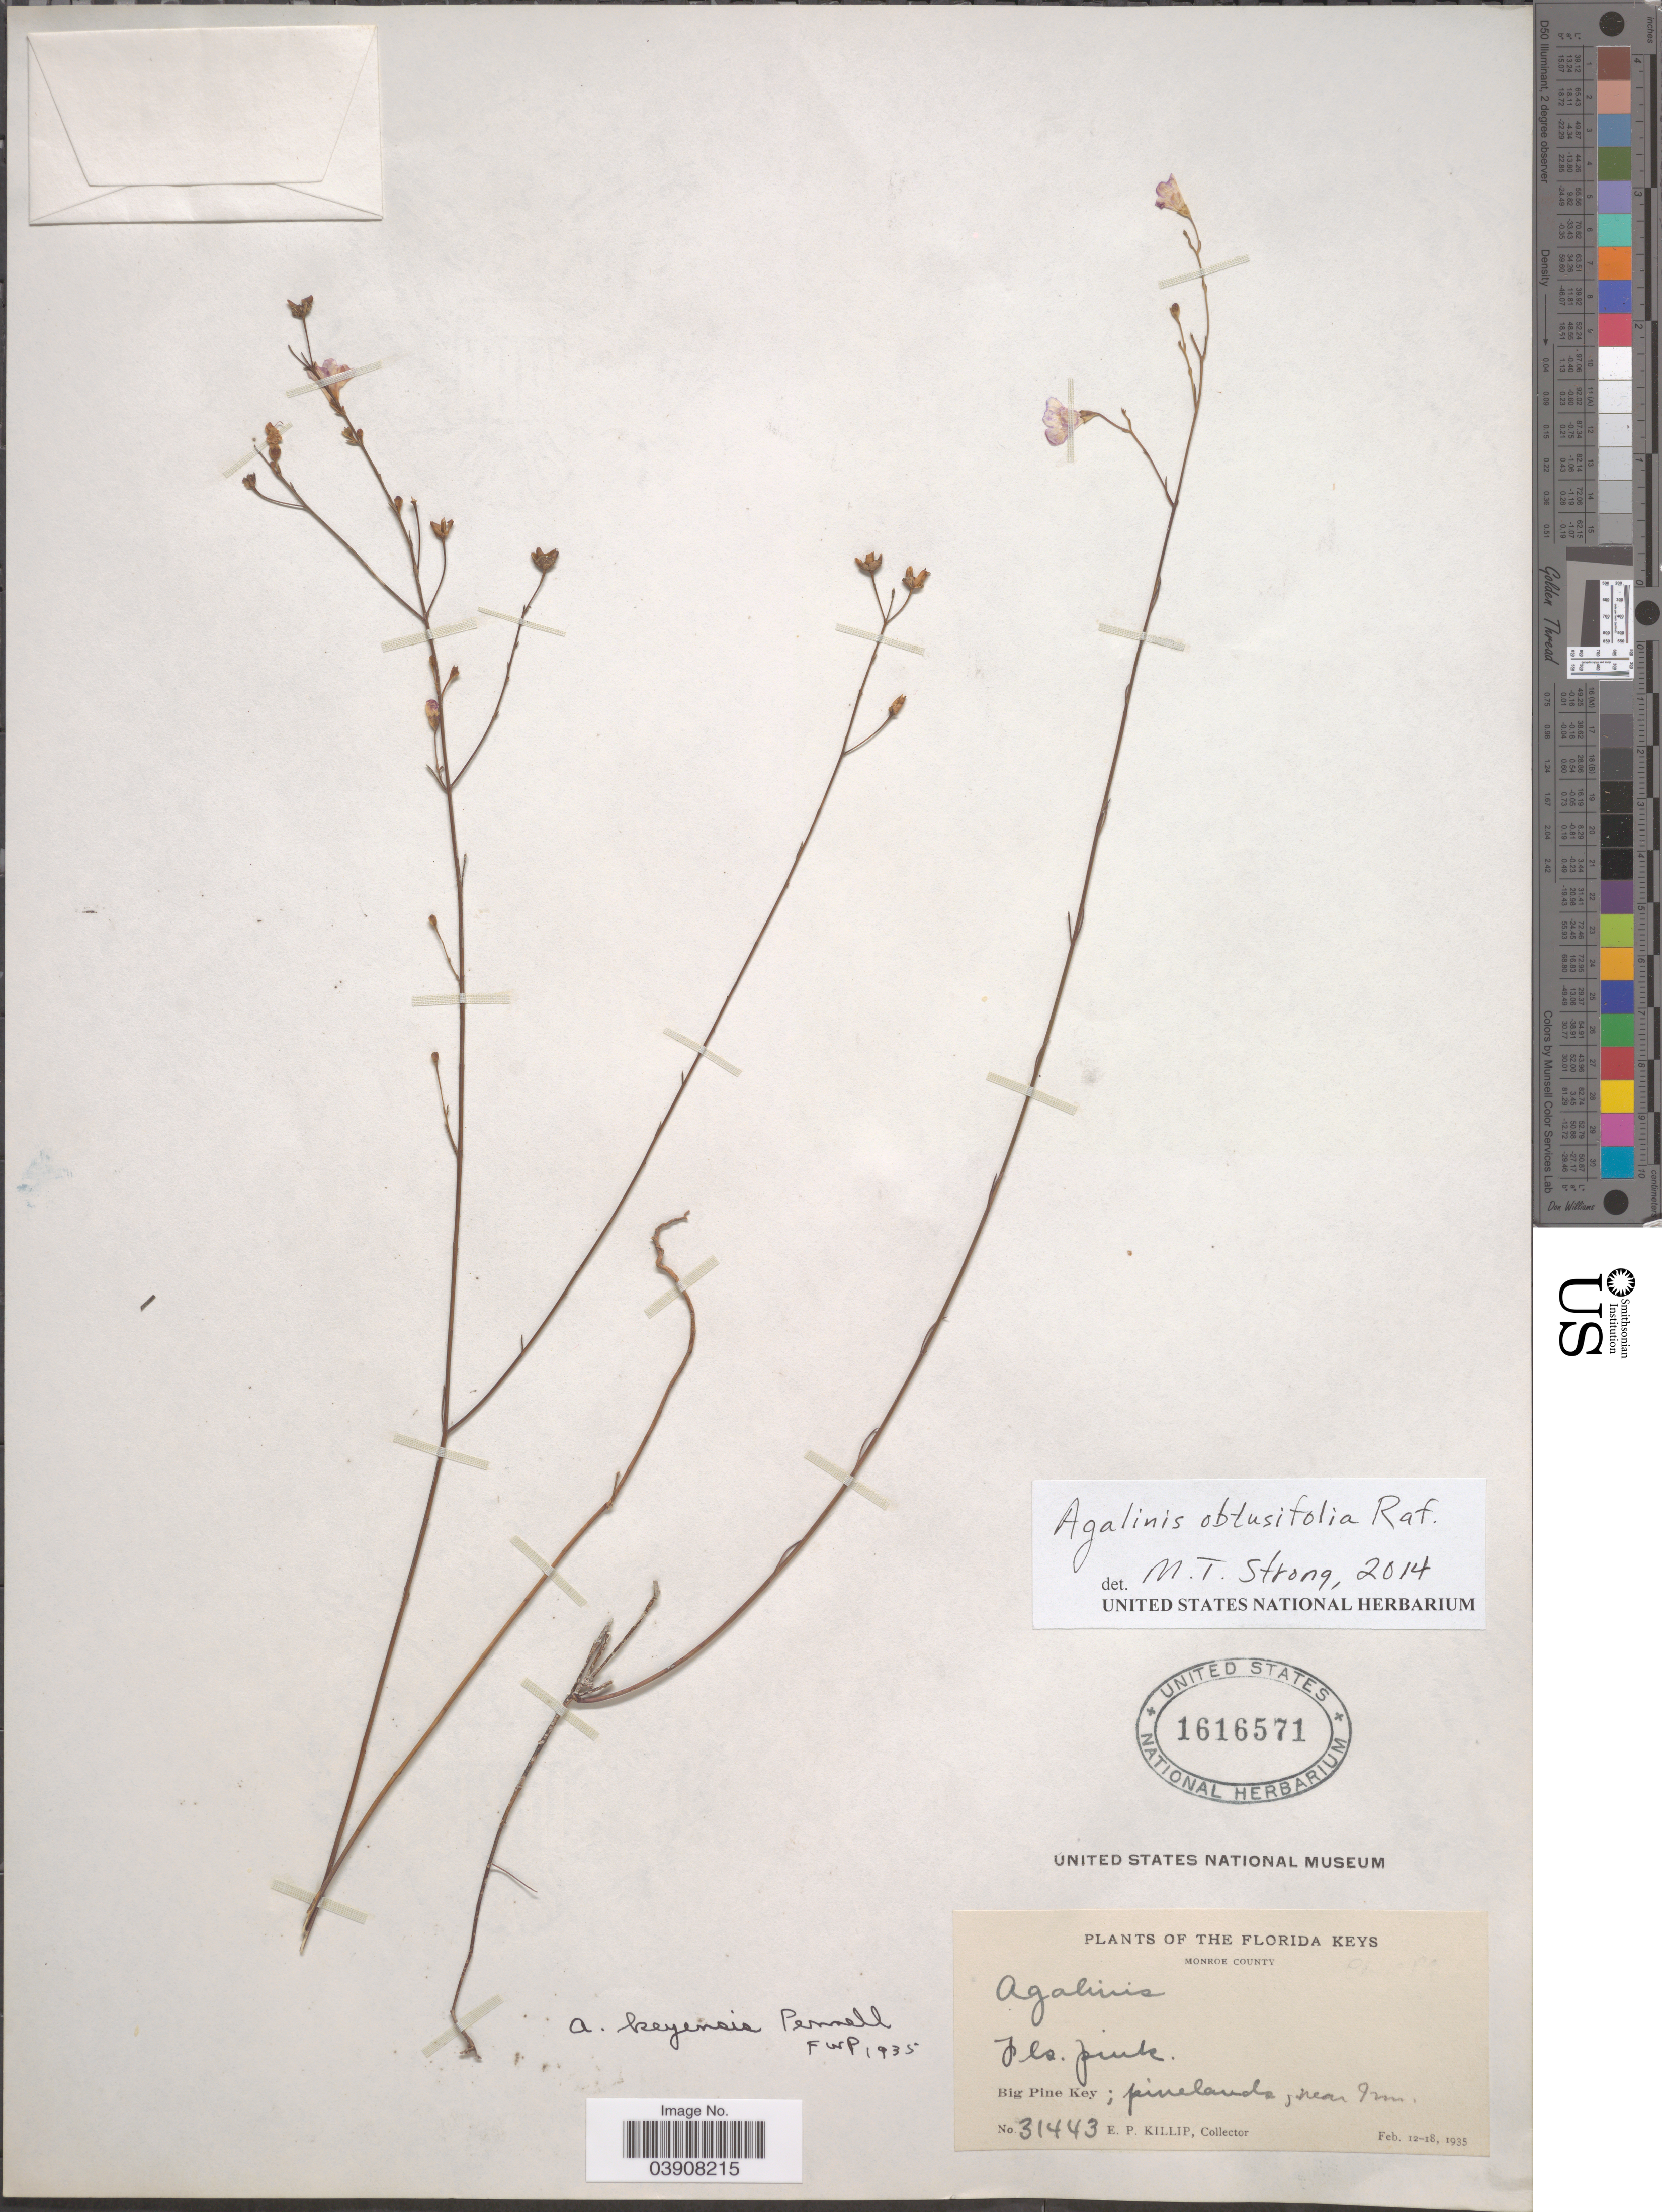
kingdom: Plantae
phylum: Tracheophyta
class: Magnoliopsida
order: Lamiales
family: Orobanchaceae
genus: Agalinis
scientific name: Agalinis obtusifolia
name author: Raf.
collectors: E. P. Killip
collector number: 31443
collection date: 1935-02-12/1935-02-18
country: United States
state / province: Florida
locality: The Florida Keys. Monroe County. Big Pine Key; pinelands, near Inn.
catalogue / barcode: US 1616571